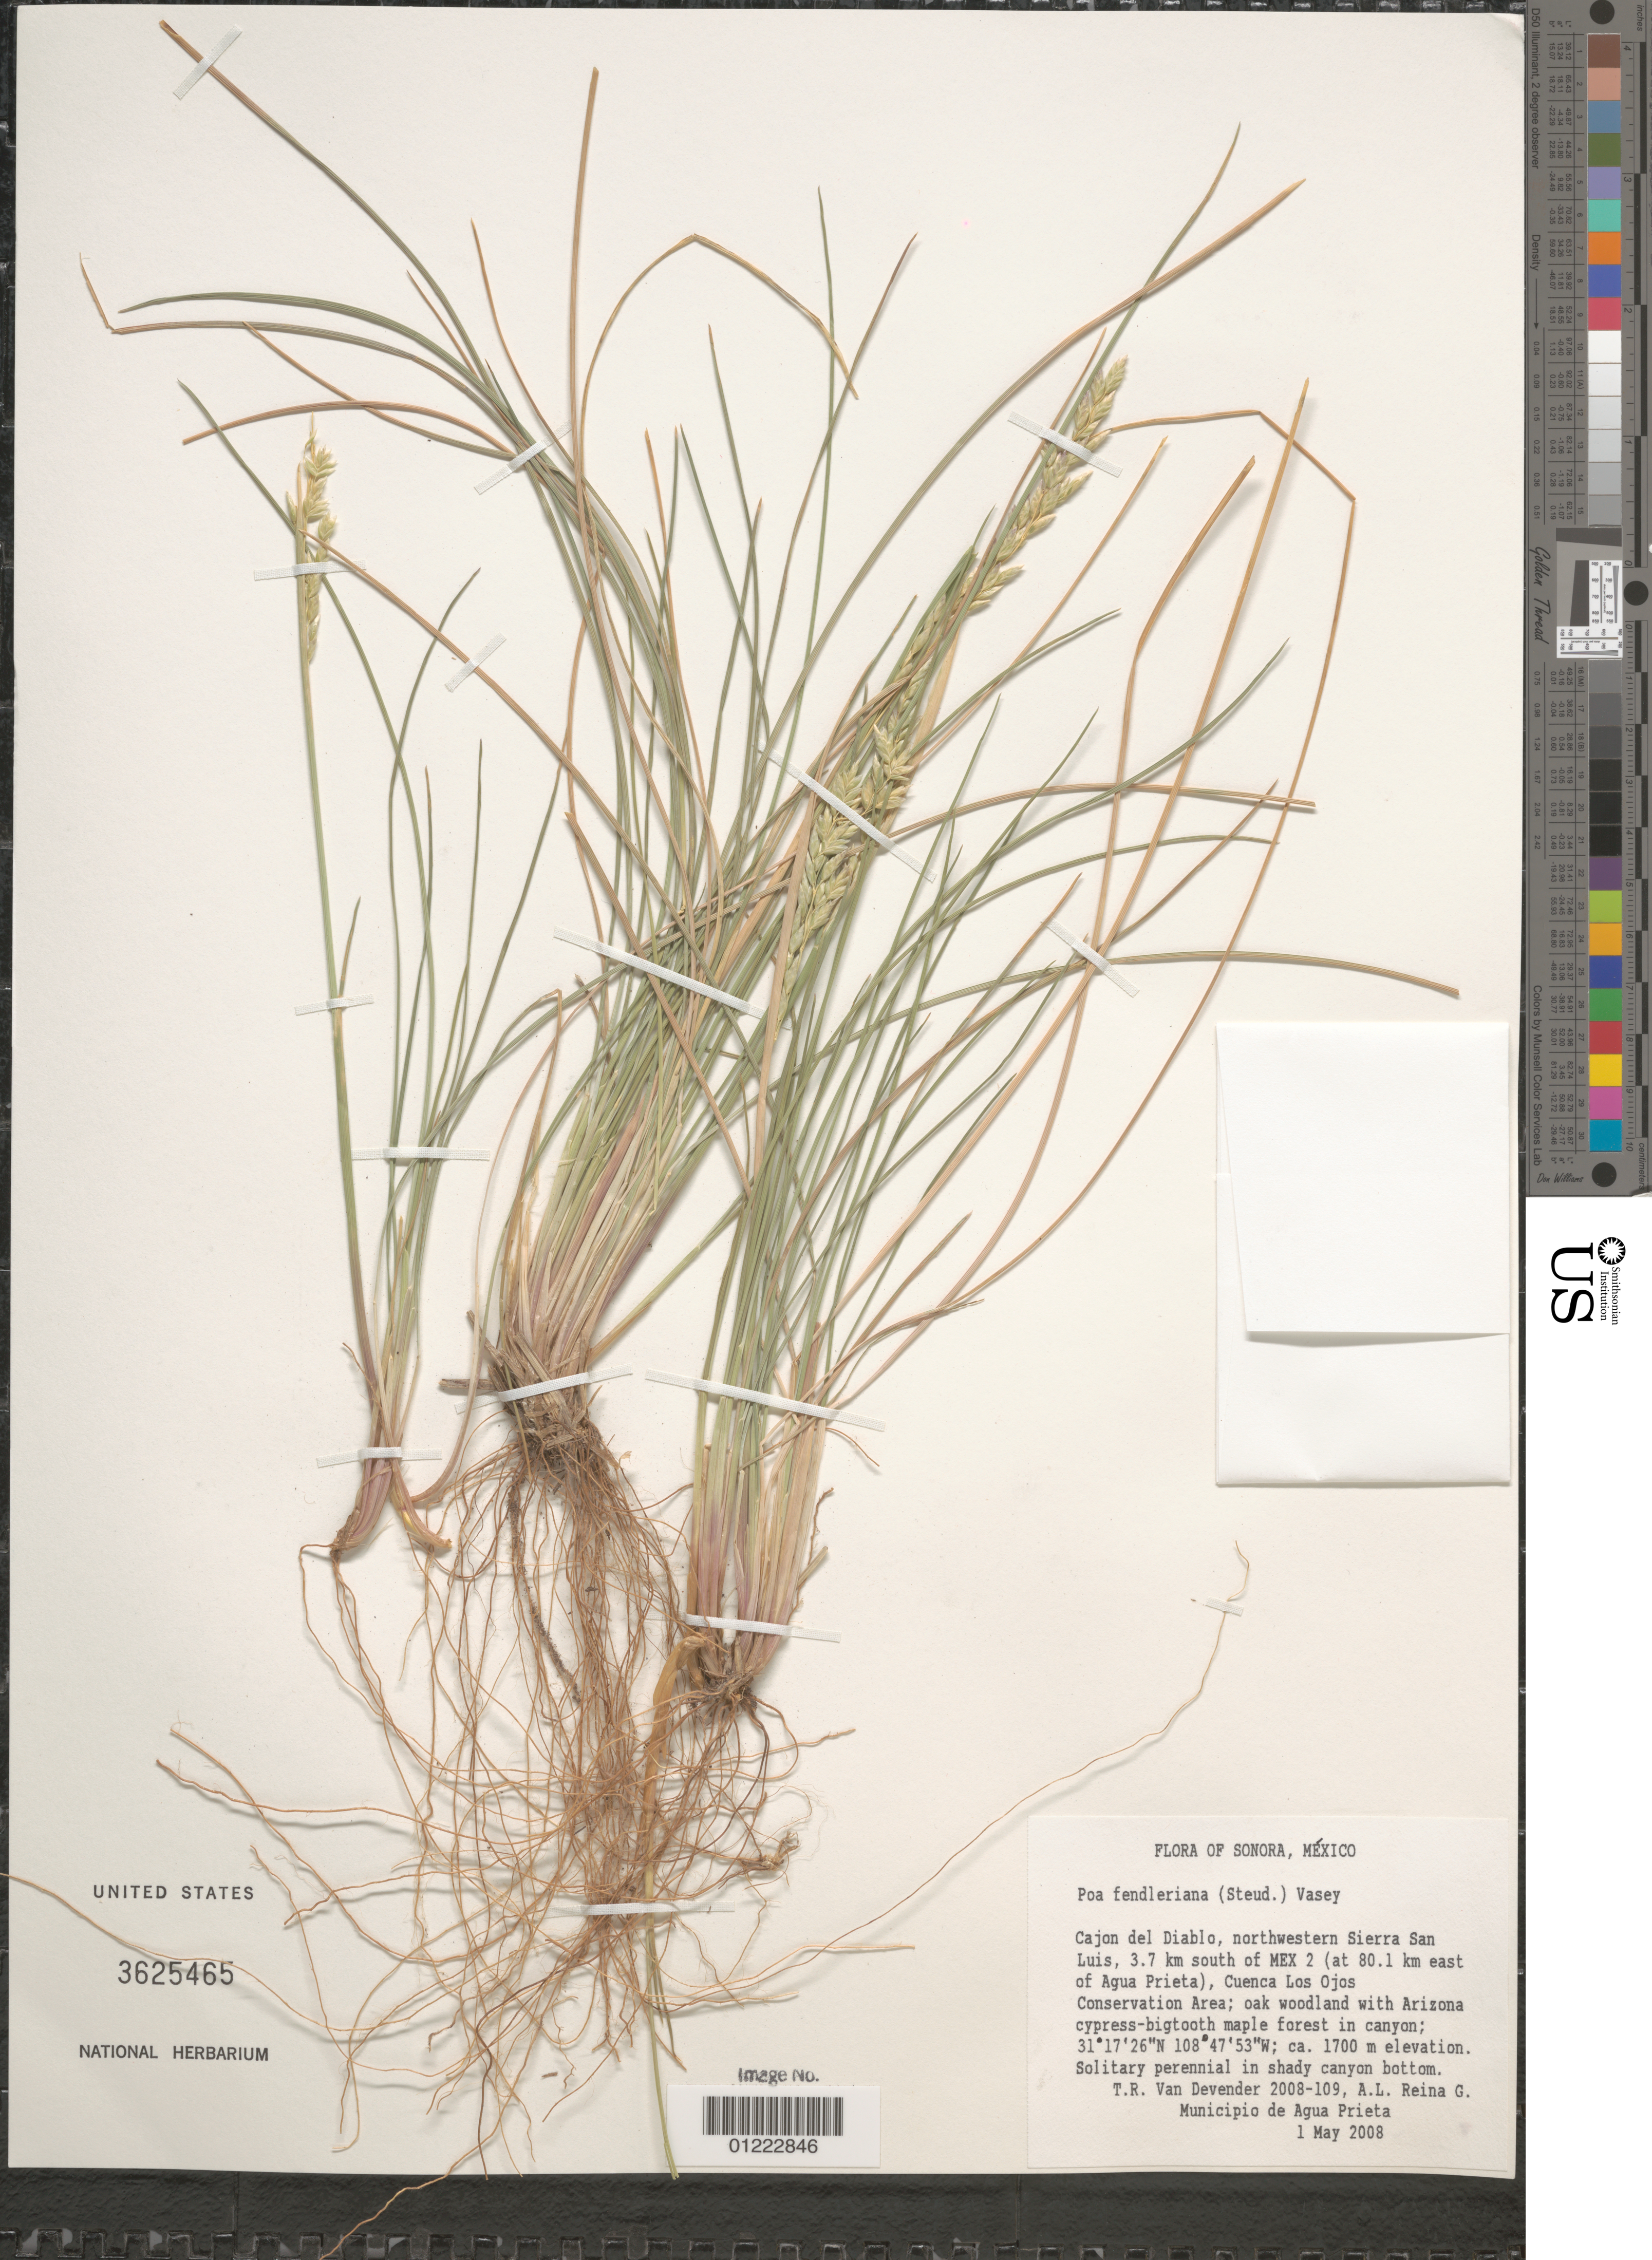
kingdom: Plantae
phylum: Tracheophyta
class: Liliopsida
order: Poales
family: Poaceae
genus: Poa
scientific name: Poa fendleriana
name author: (Steud.) Vasey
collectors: T. R. Van Devender & A. L. Reina G.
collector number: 2008-109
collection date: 2008-05-01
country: Mexico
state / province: Sonora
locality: Municipio de Agua Prieta Cajon del Diablo, northwestern Sierra San Luis, 3.7 km south of MEX 2 (at 80.1 km east of Agua Prieta), Cuenca Los Ojos Conservation Area.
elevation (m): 1700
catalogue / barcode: US 3625465